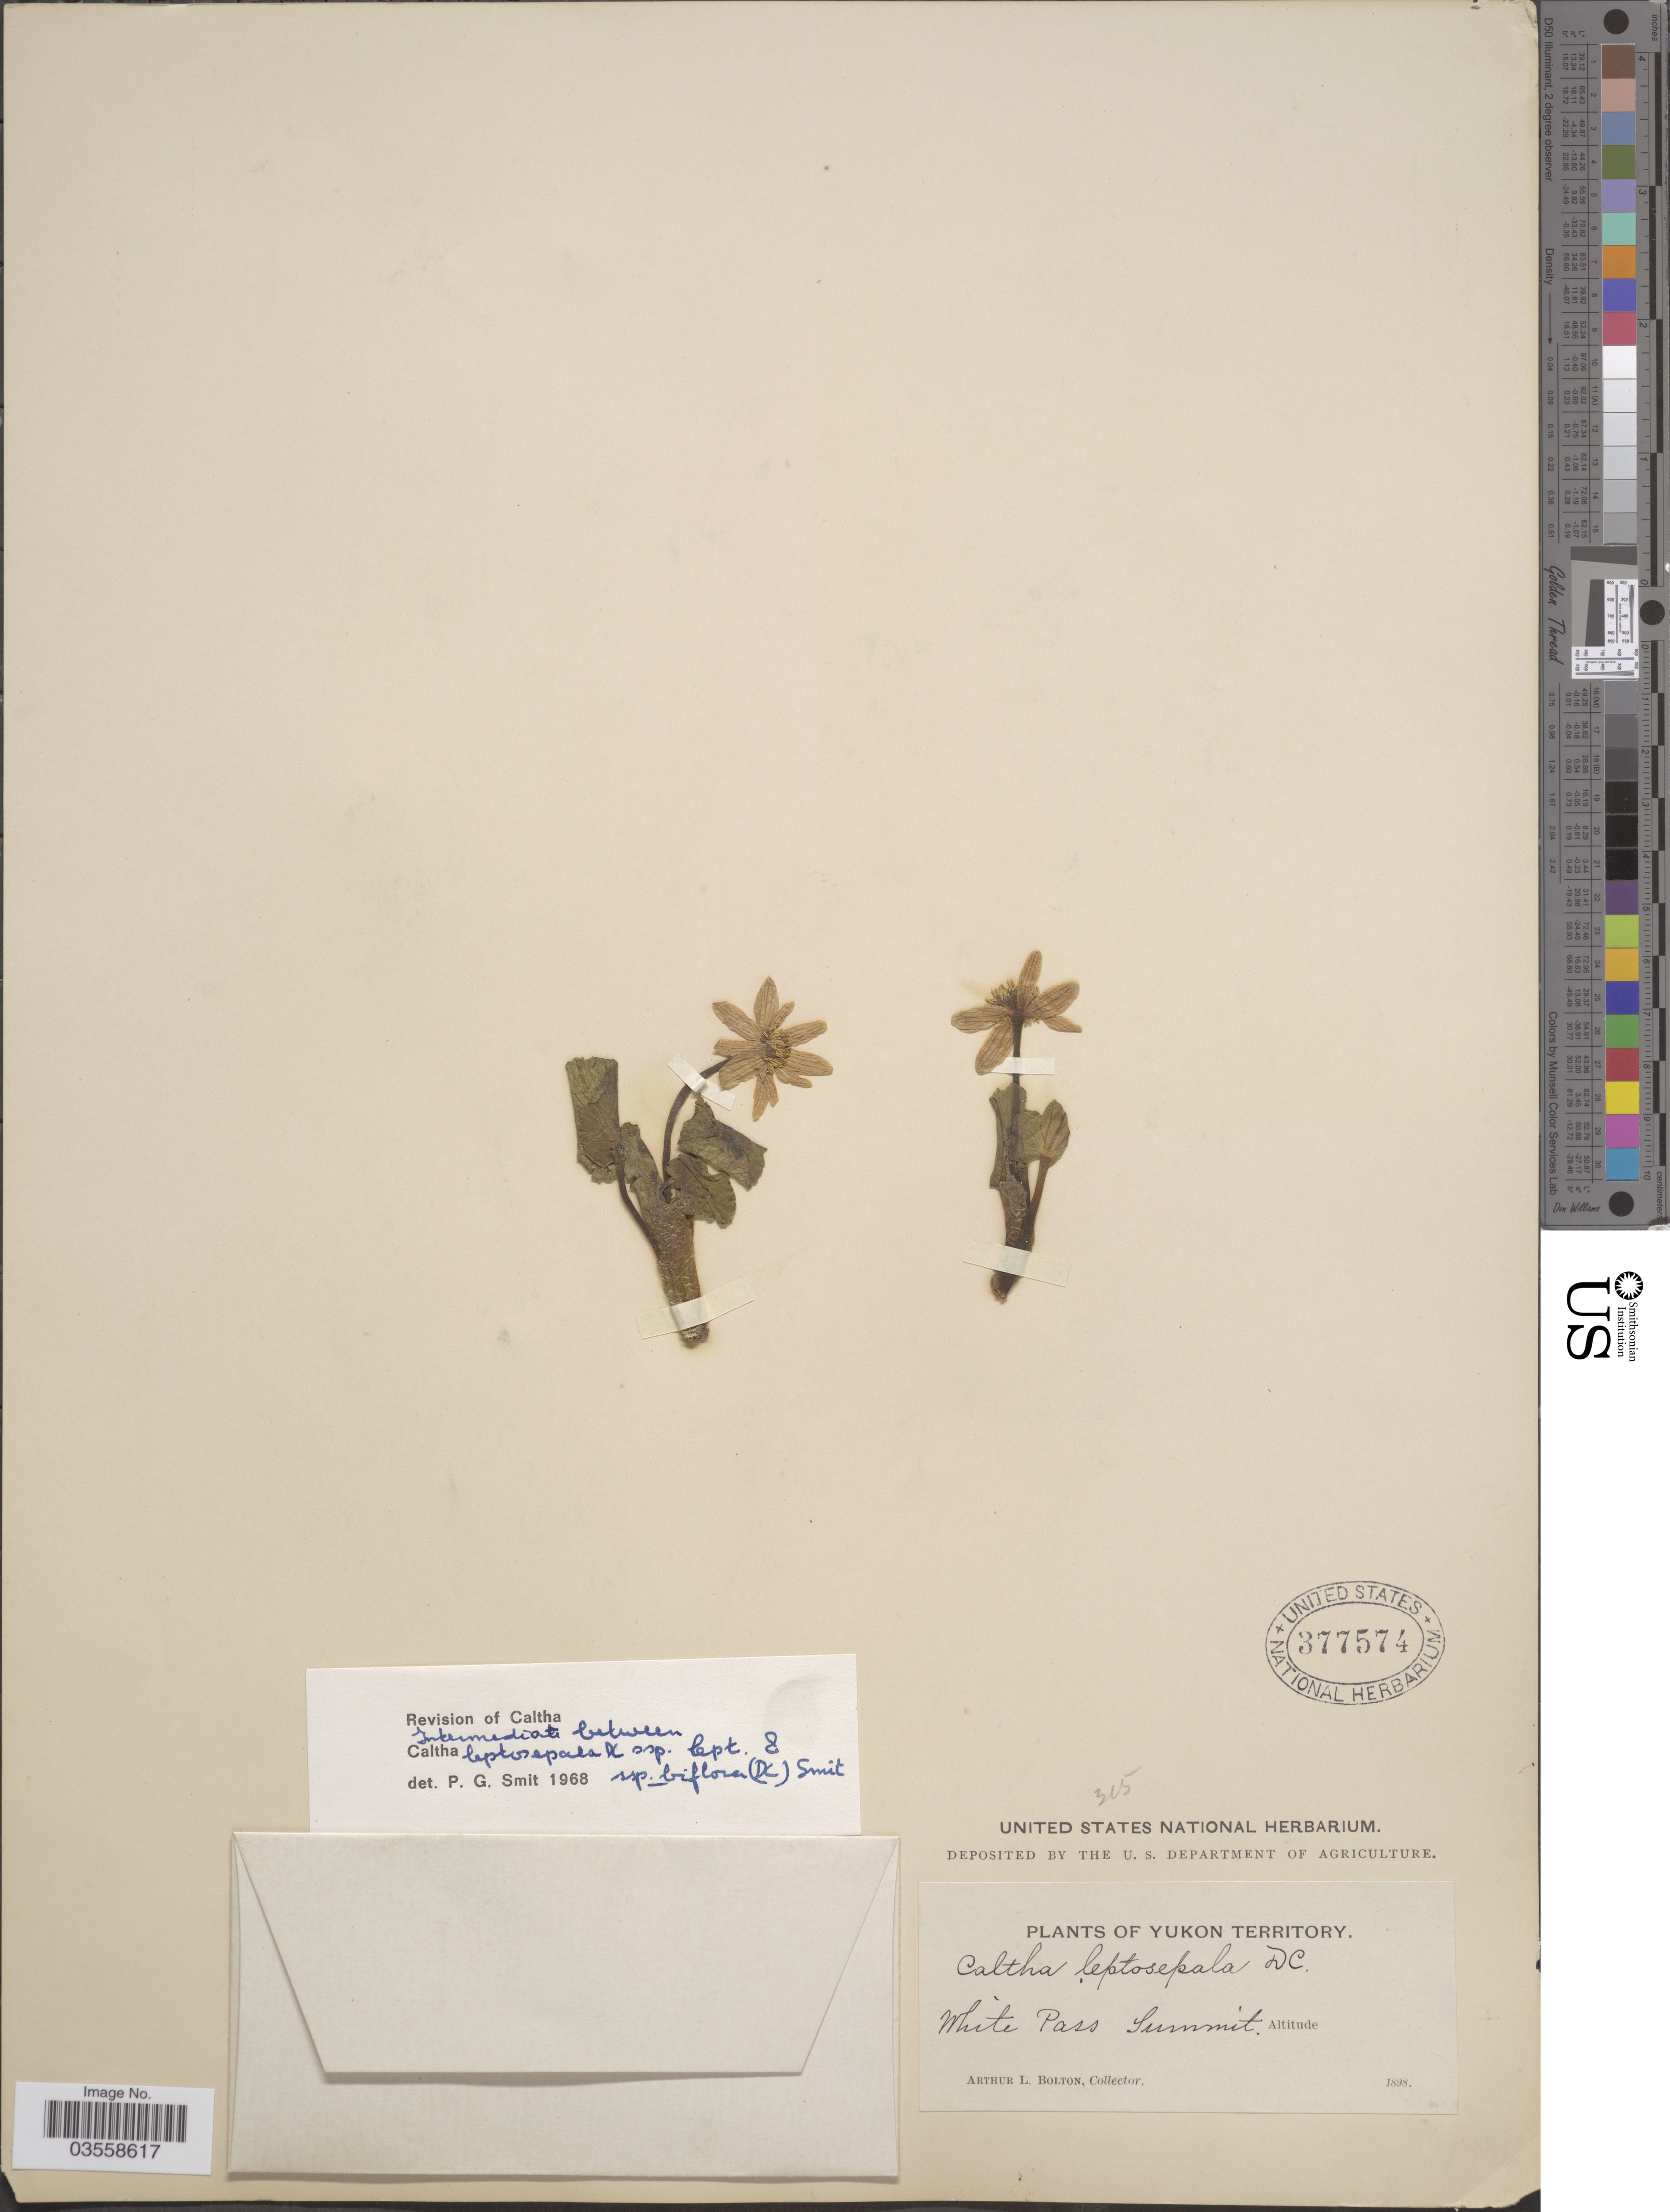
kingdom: Plantae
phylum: Tracheophyta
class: Magnoliopsida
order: Ranunculales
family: Ranunculaceae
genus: Caltha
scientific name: Caltha leptosepala subsp. biflora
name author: DC.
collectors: A. Bolton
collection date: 1898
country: Canada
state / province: Yukon Territory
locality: White Pass Summit.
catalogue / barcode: US 377574